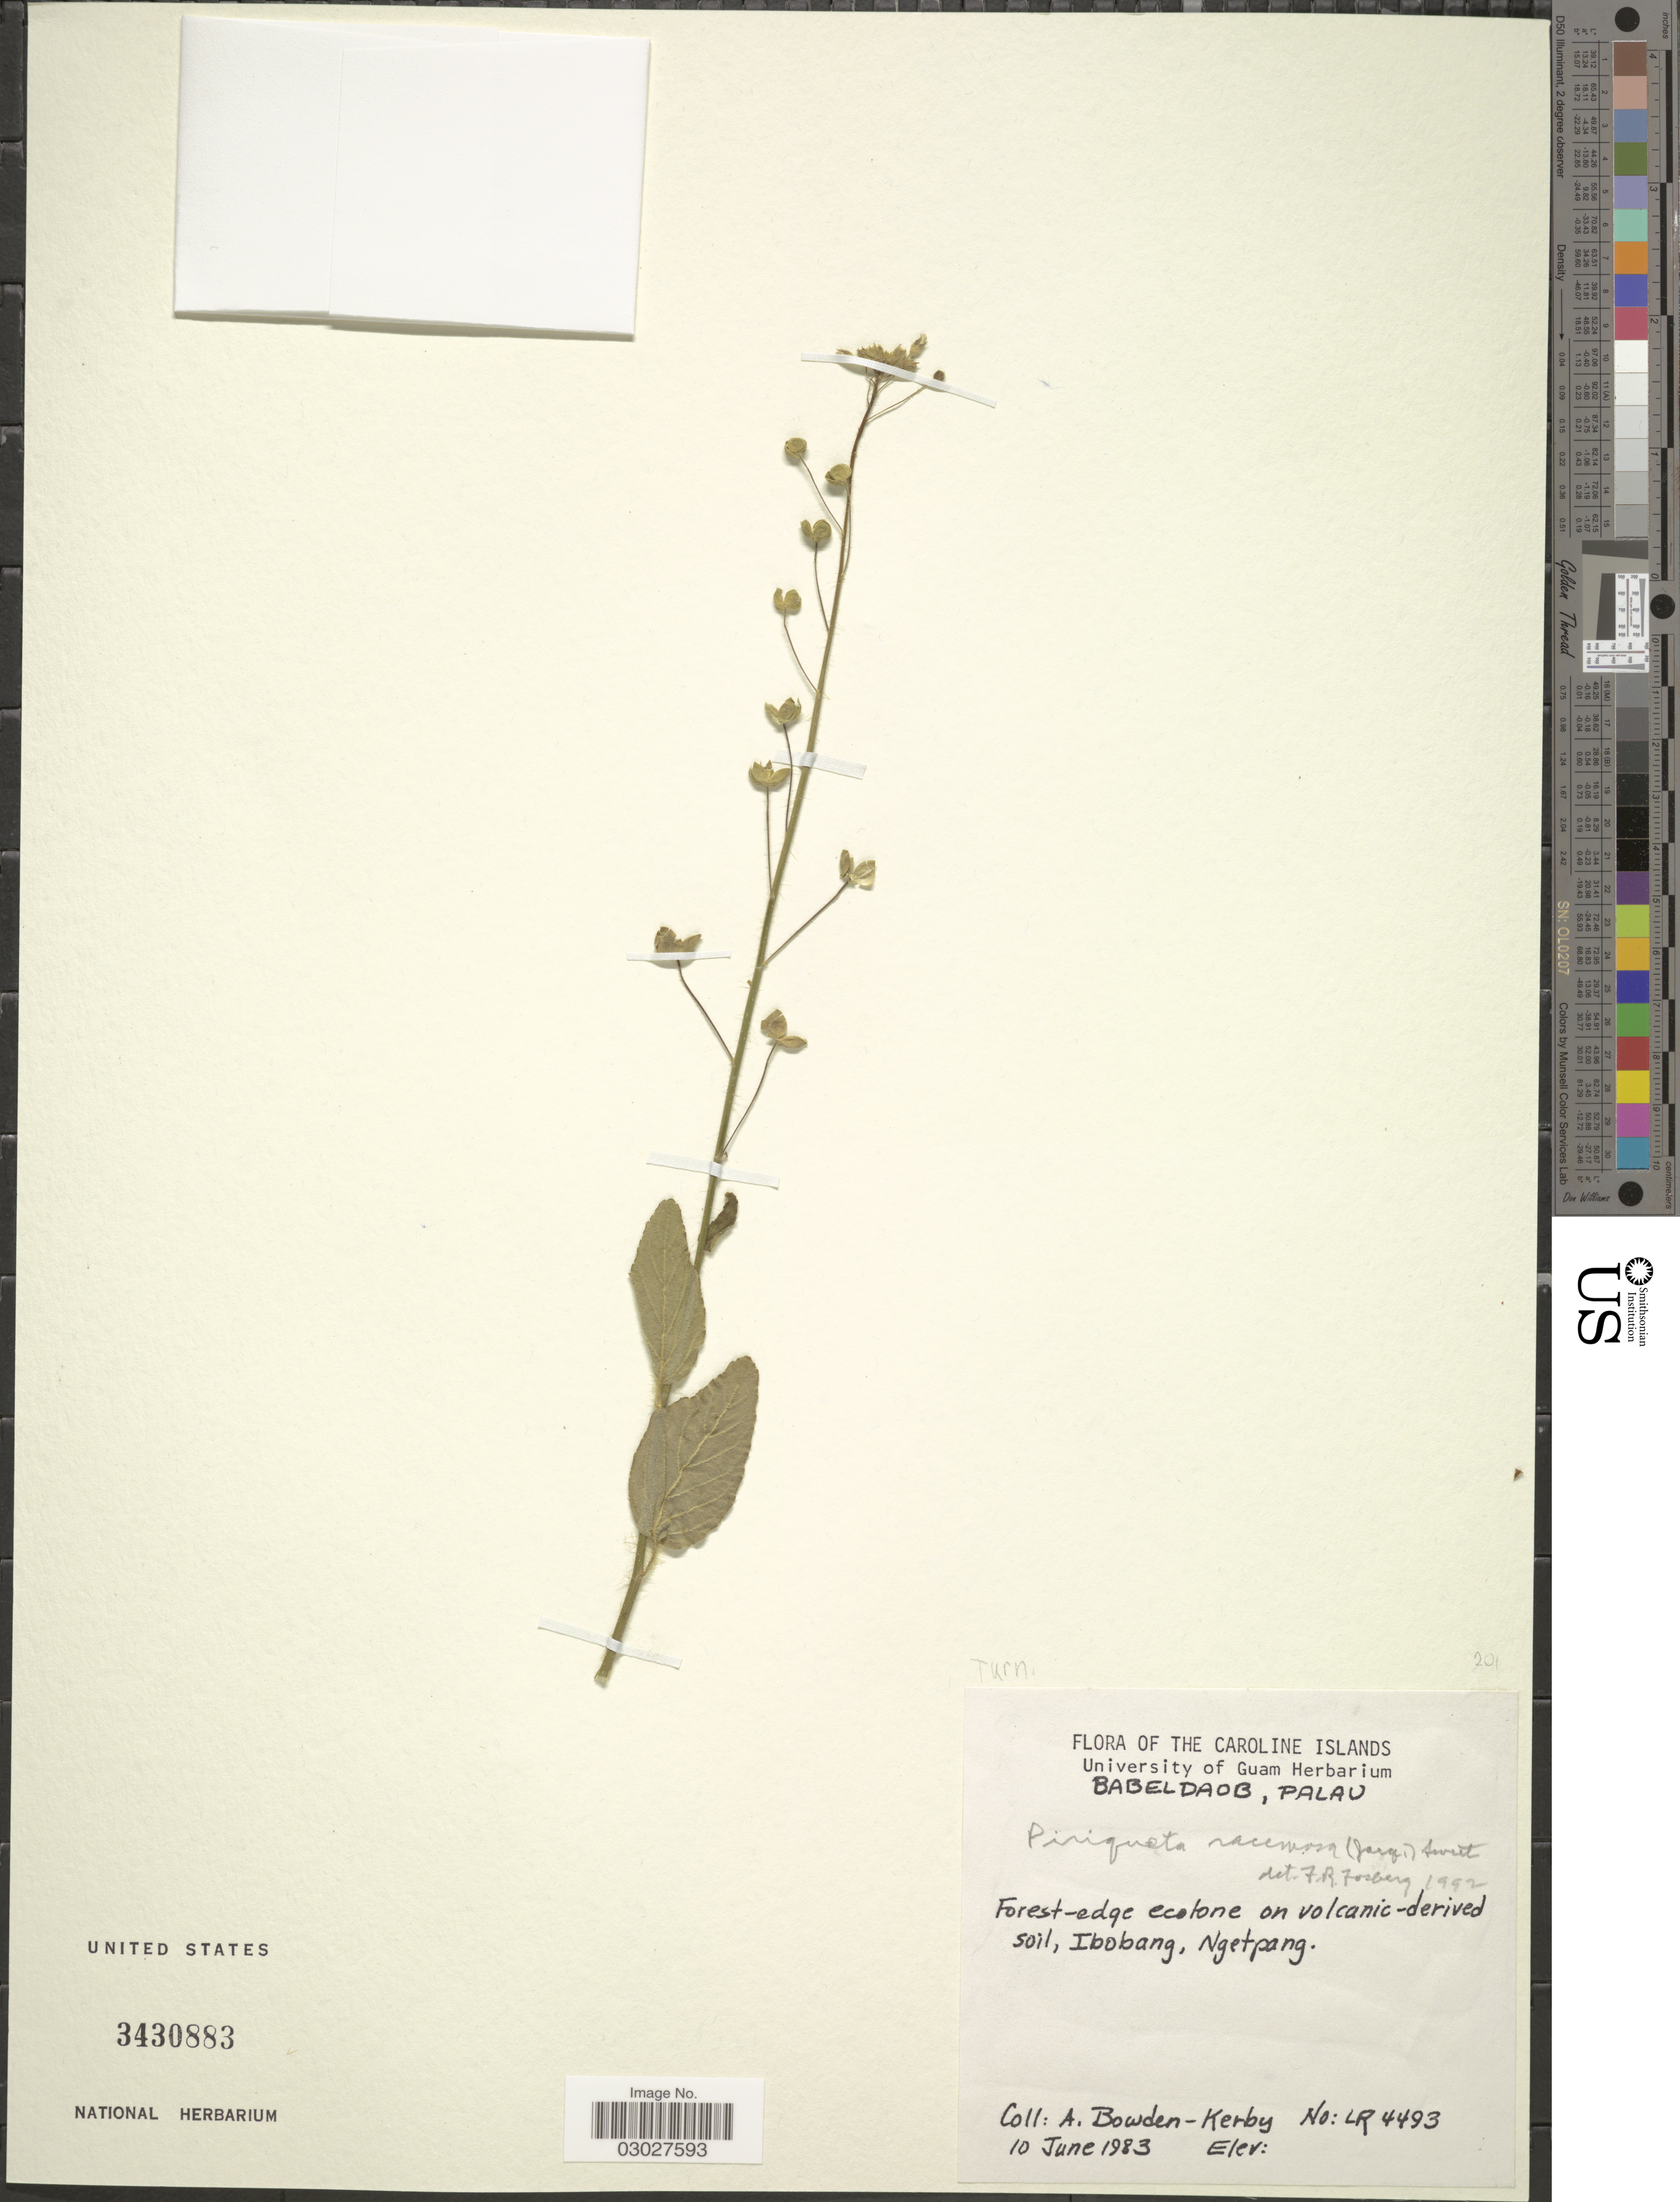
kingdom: Plantae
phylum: Tracheophyta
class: Magnoliopsida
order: Malpighiales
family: Turneraceae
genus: Piriqueta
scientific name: Piriqueta sp.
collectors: A. Bowden-Kerby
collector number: LR4493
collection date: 1983-06-10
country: Palau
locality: Caroline Islands. Babeldaob, Palau. Ibobang, Ngetpang.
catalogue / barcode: US 3430883